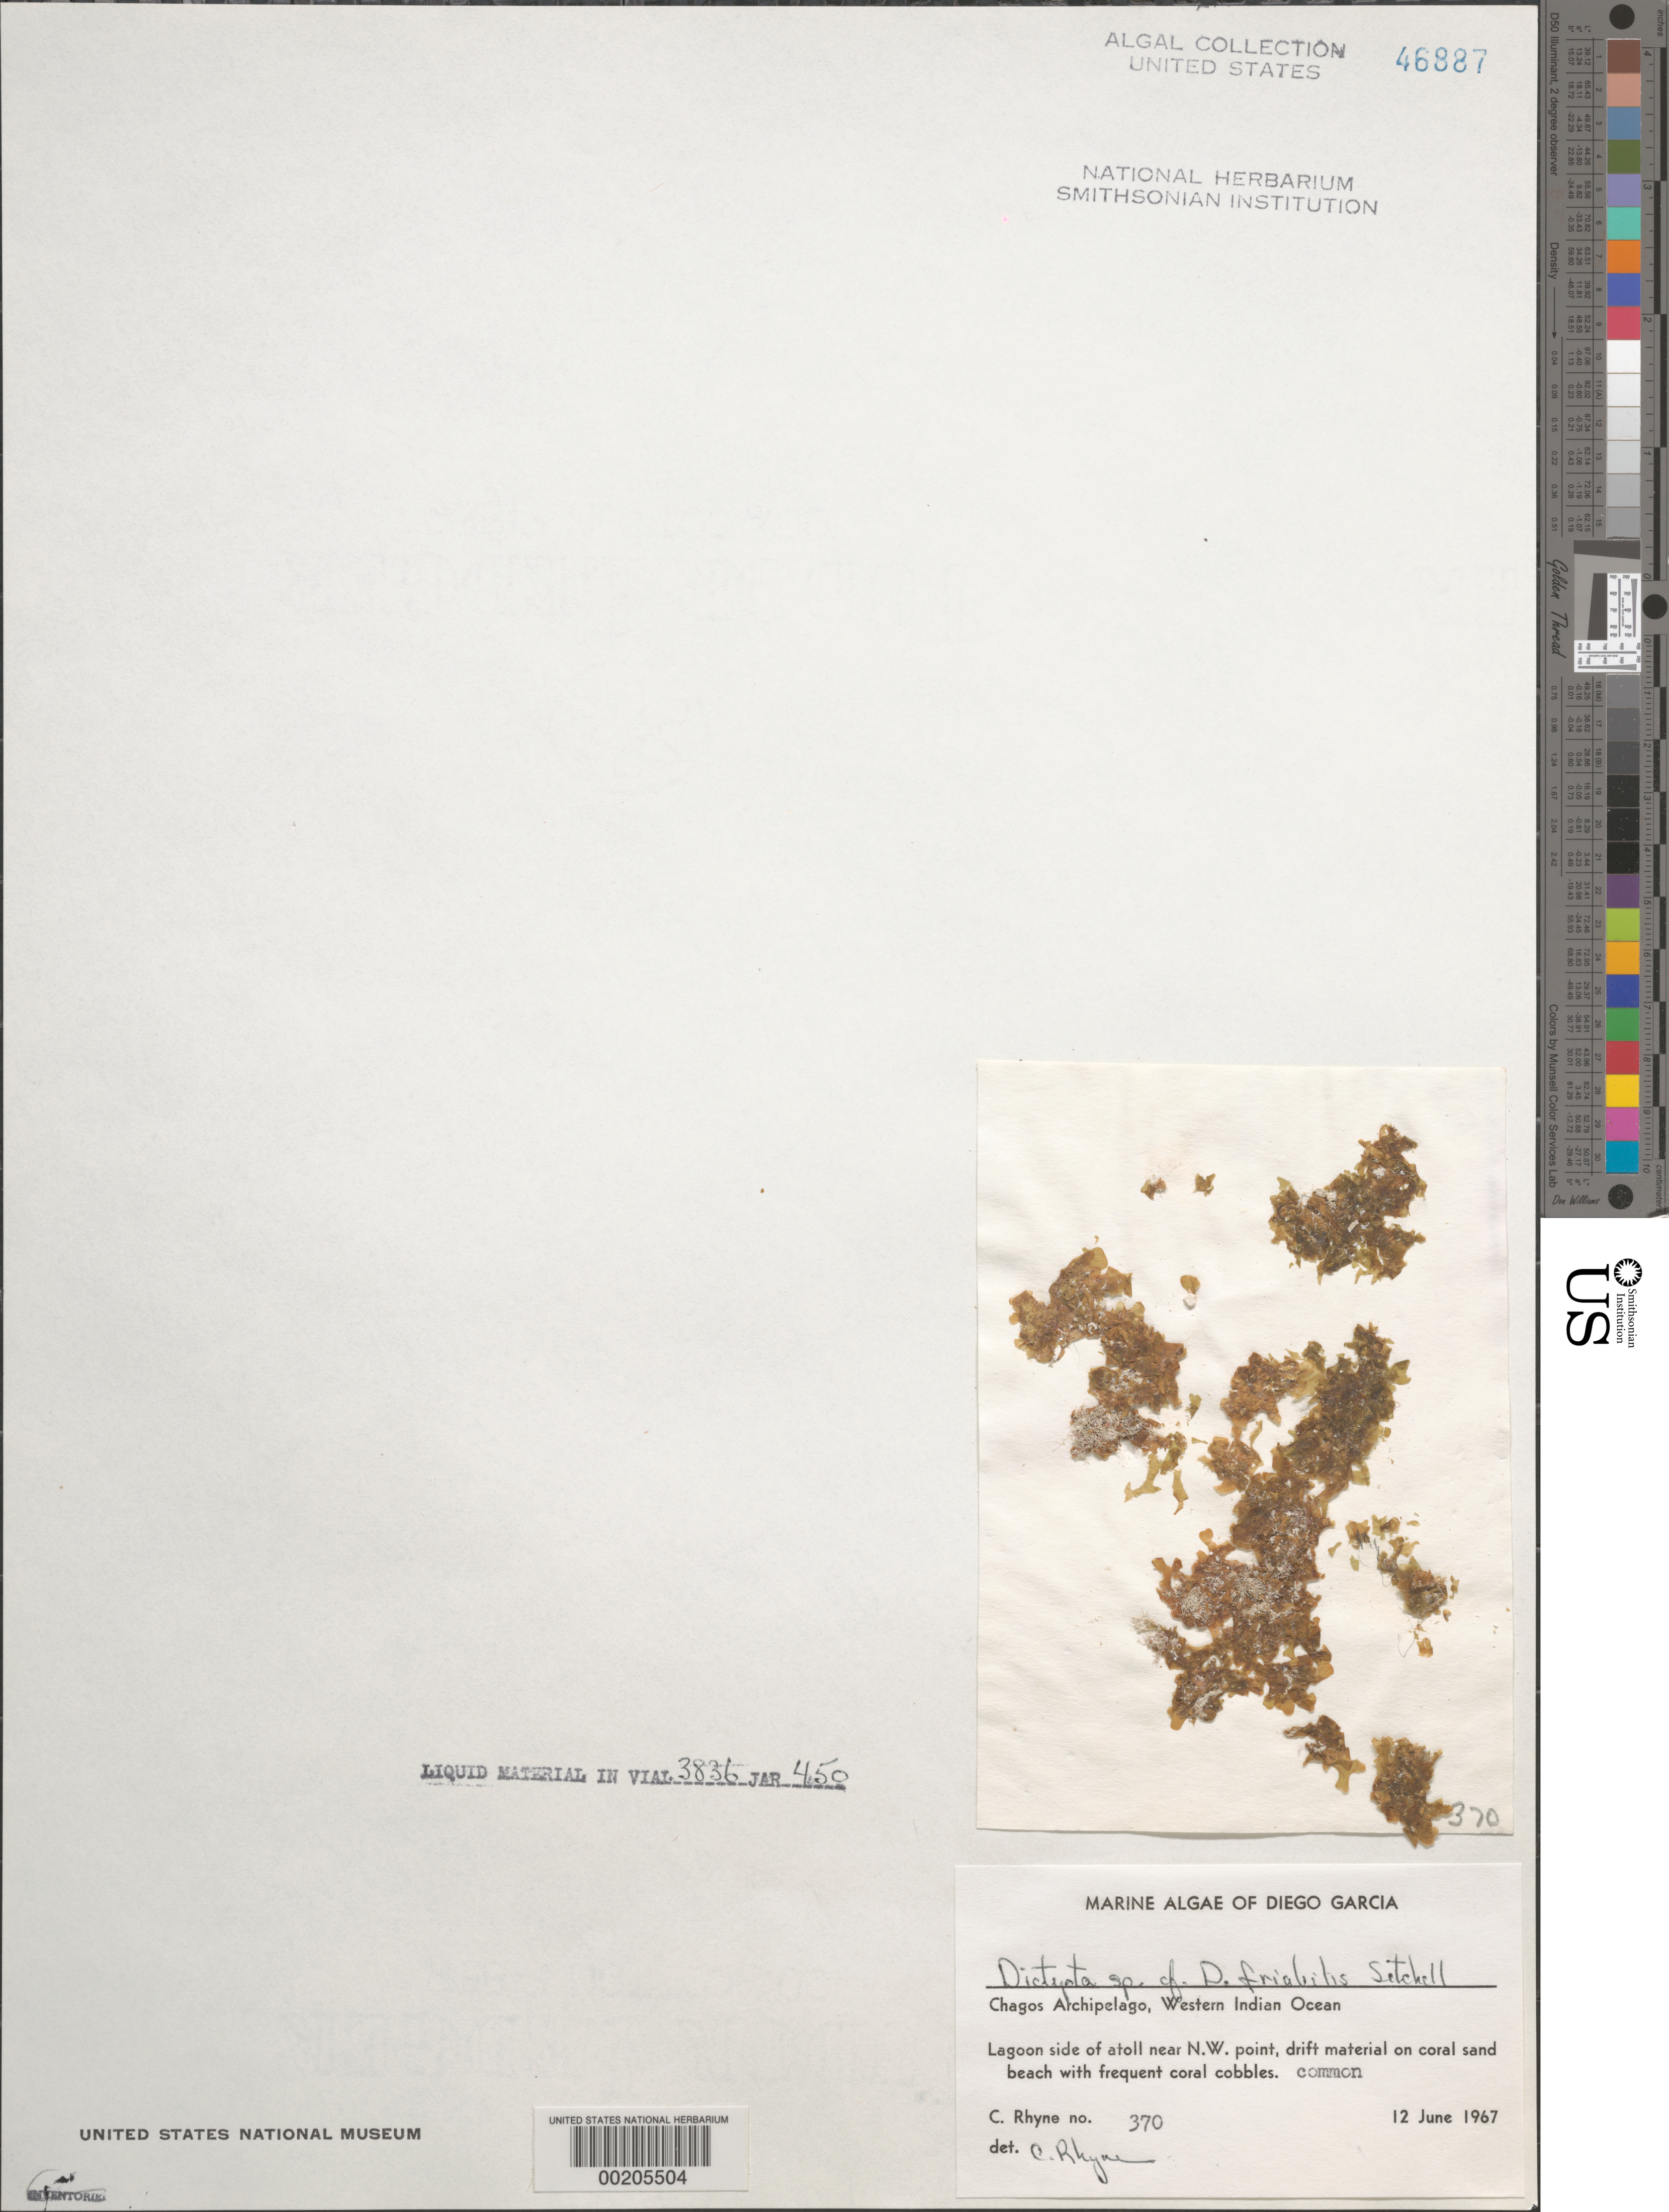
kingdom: Chromista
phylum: Ochrophyta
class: Phaeophyceae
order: Dictyotales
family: Dictyotaceae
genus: Dictyota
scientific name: Dictyota friabilis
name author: Setch.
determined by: Rhyne, C. F.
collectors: C. Rhyne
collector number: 370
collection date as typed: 12 Jun 1967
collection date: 1967-06-12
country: British Indian Ocean Territory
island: Diego Garcia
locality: Near Northwest Point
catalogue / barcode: US 46887